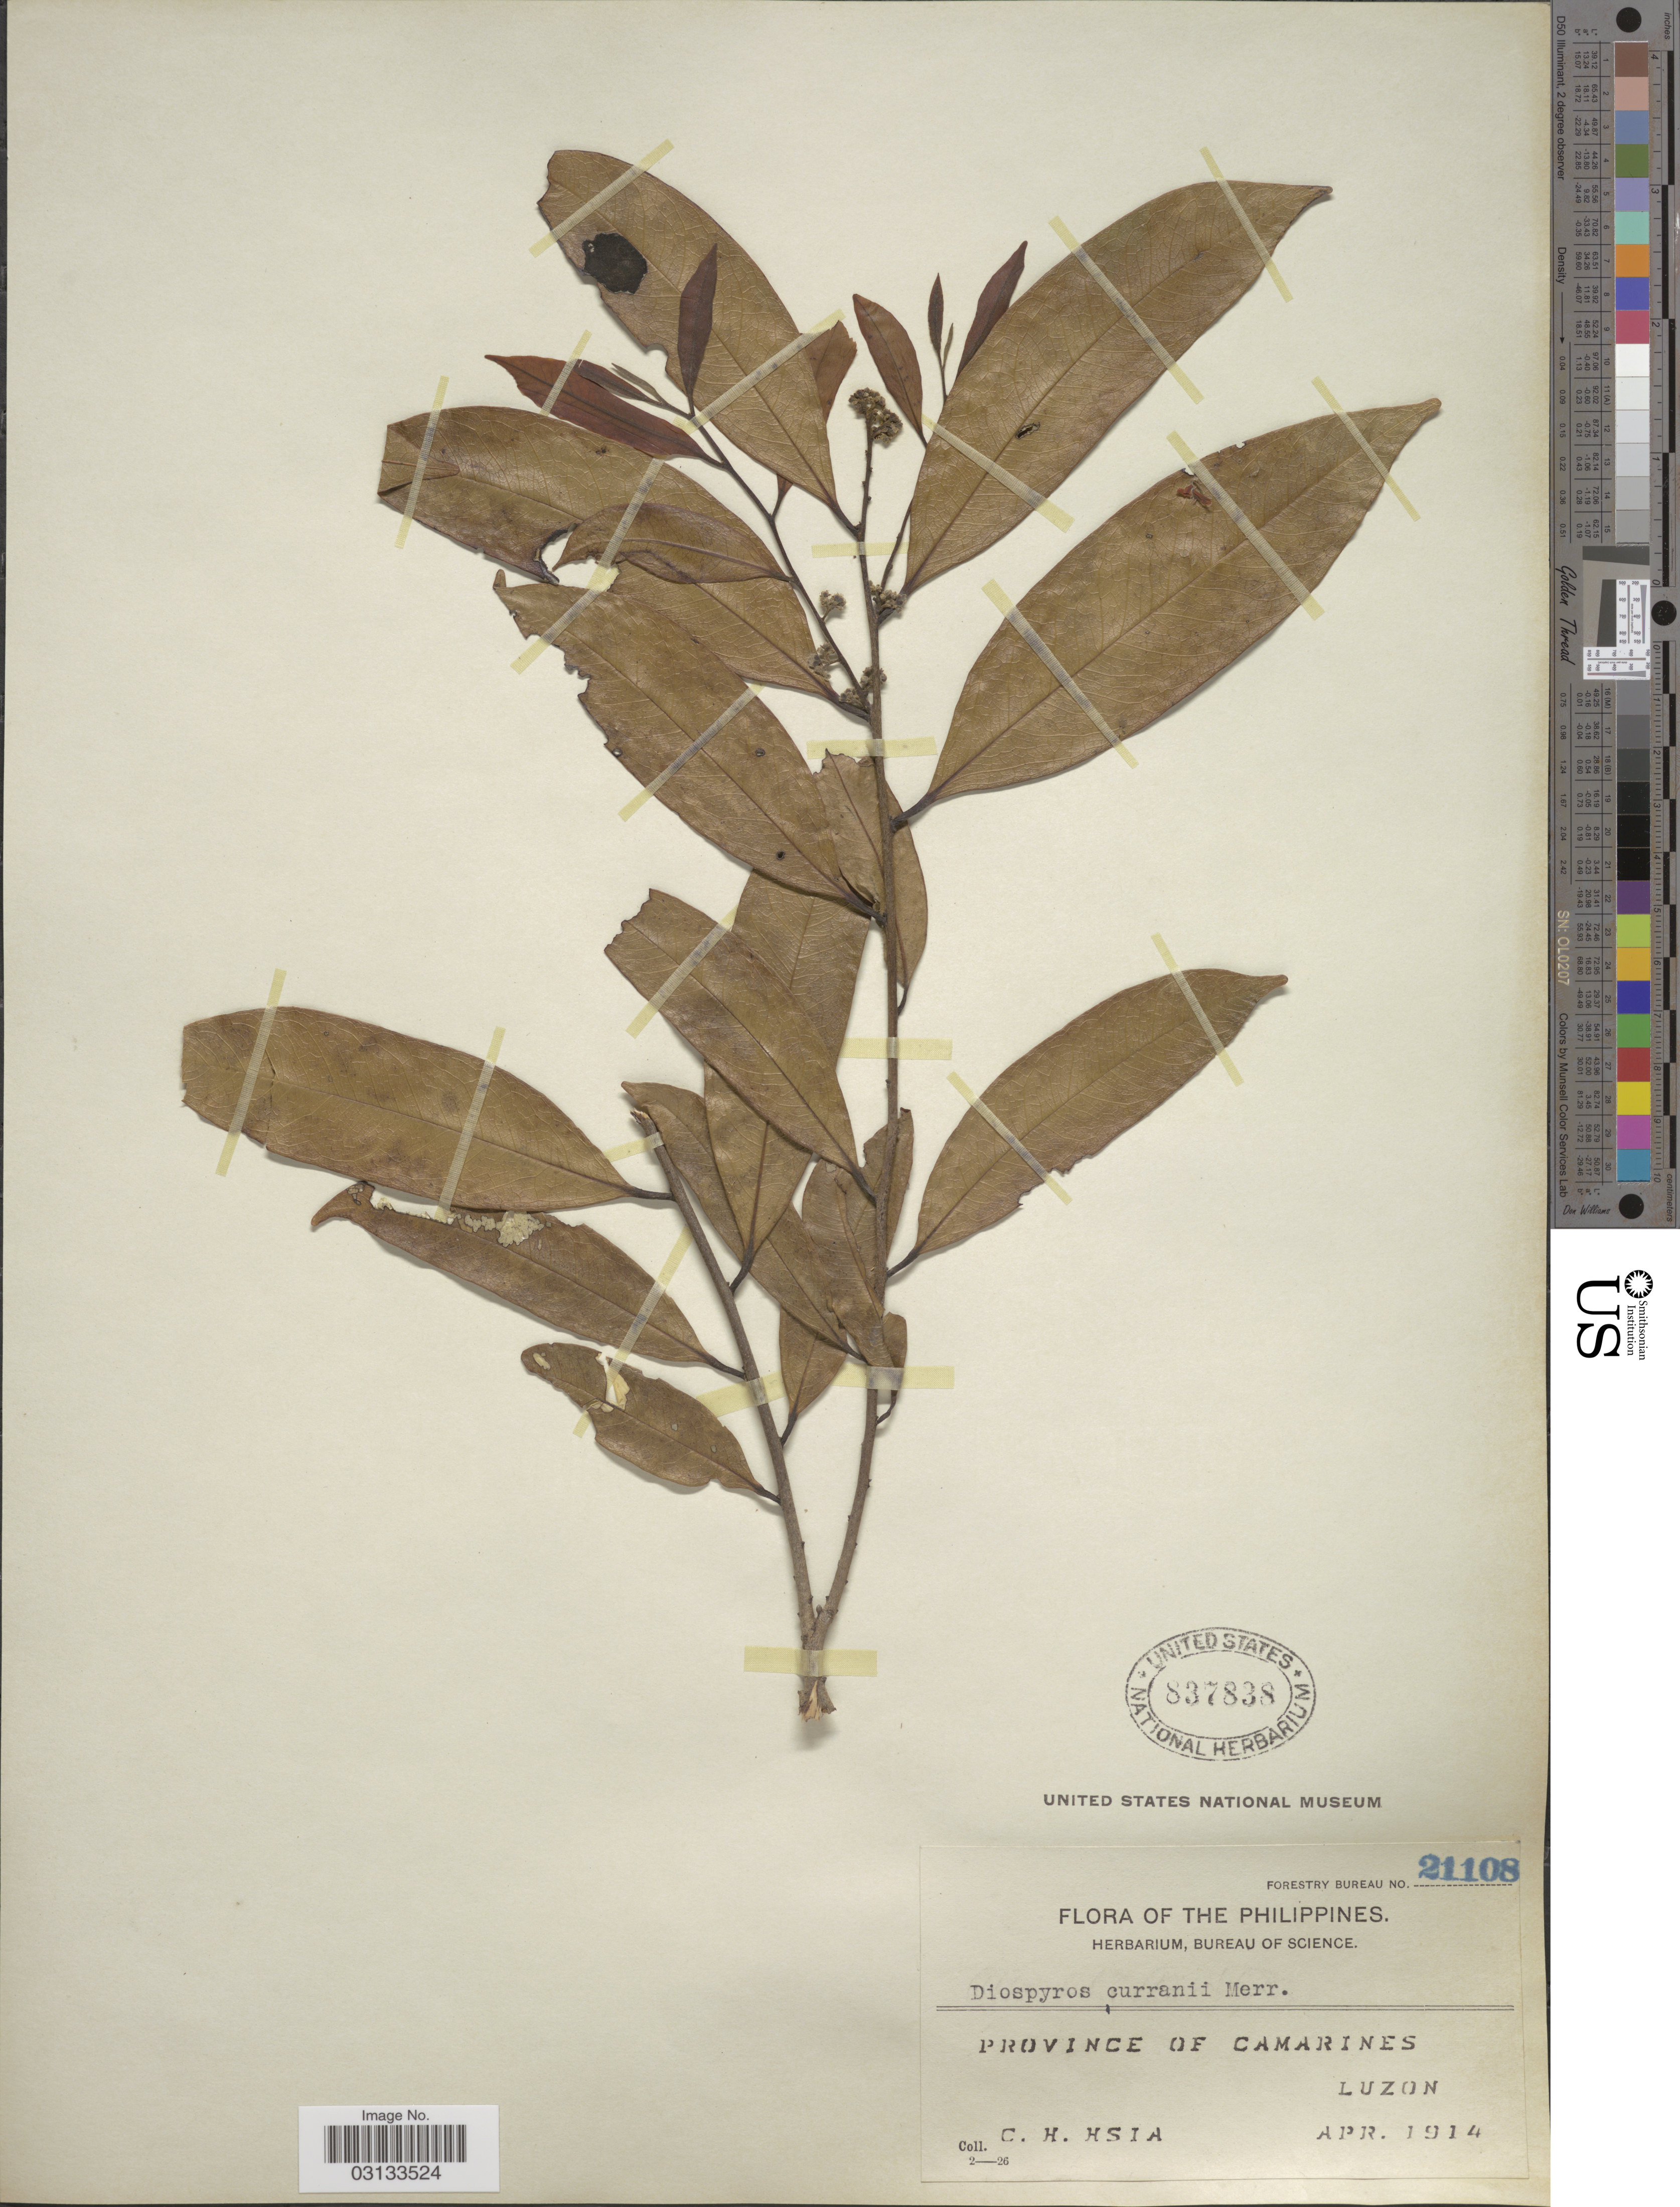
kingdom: Plantae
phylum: Tracheophyta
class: Magnoliopsida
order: Ericales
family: Ebenaceae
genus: Diospyros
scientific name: Diospyros curranii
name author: Merr.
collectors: C. Hsia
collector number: Forestry Bureau 21108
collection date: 1914-04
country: Philippines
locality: Province of Camarines, Luzon.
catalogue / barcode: US 837838